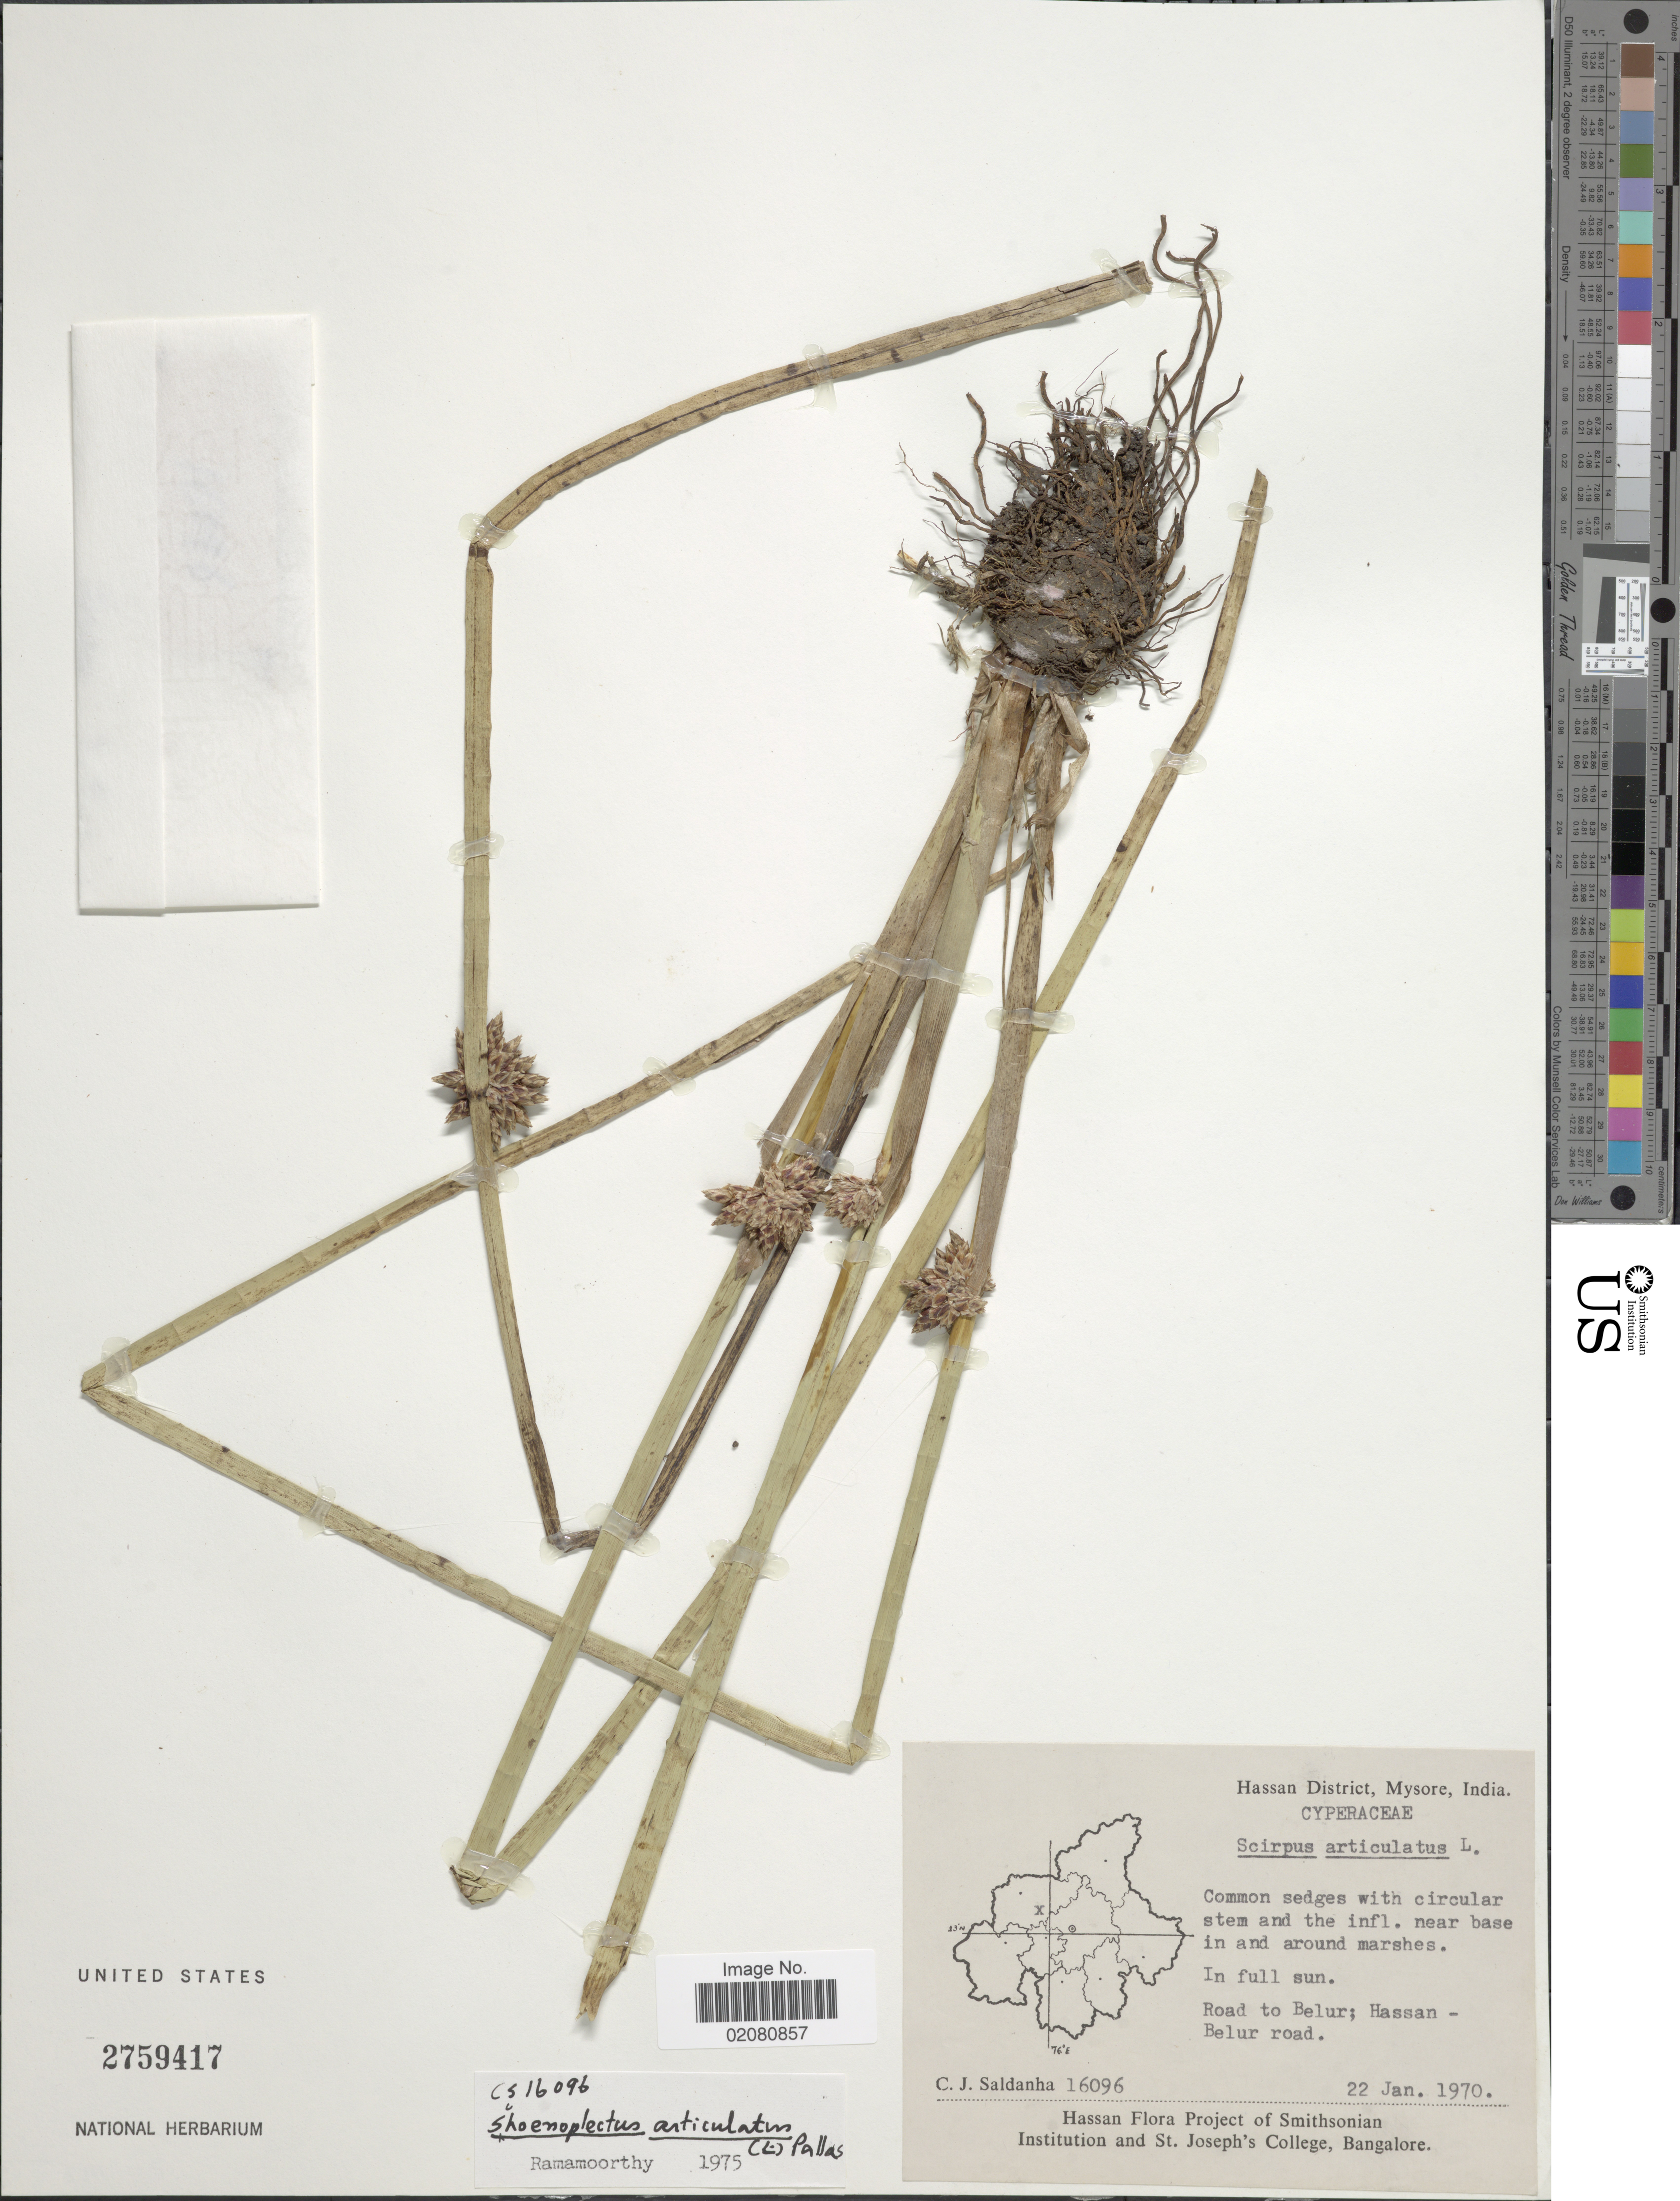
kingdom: Plantae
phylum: Tracheophyta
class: Liliopsida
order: Poales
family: Cyperaceae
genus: Schoenoplectus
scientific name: Schoenoplectus articulatus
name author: (L.) Palla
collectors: C. J. Saldanha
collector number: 16096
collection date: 1970-01-22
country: India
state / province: Karnataka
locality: Hassan District, Mysore, India. Road to Belur; Hassan-Belur road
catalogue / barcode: US 2759417